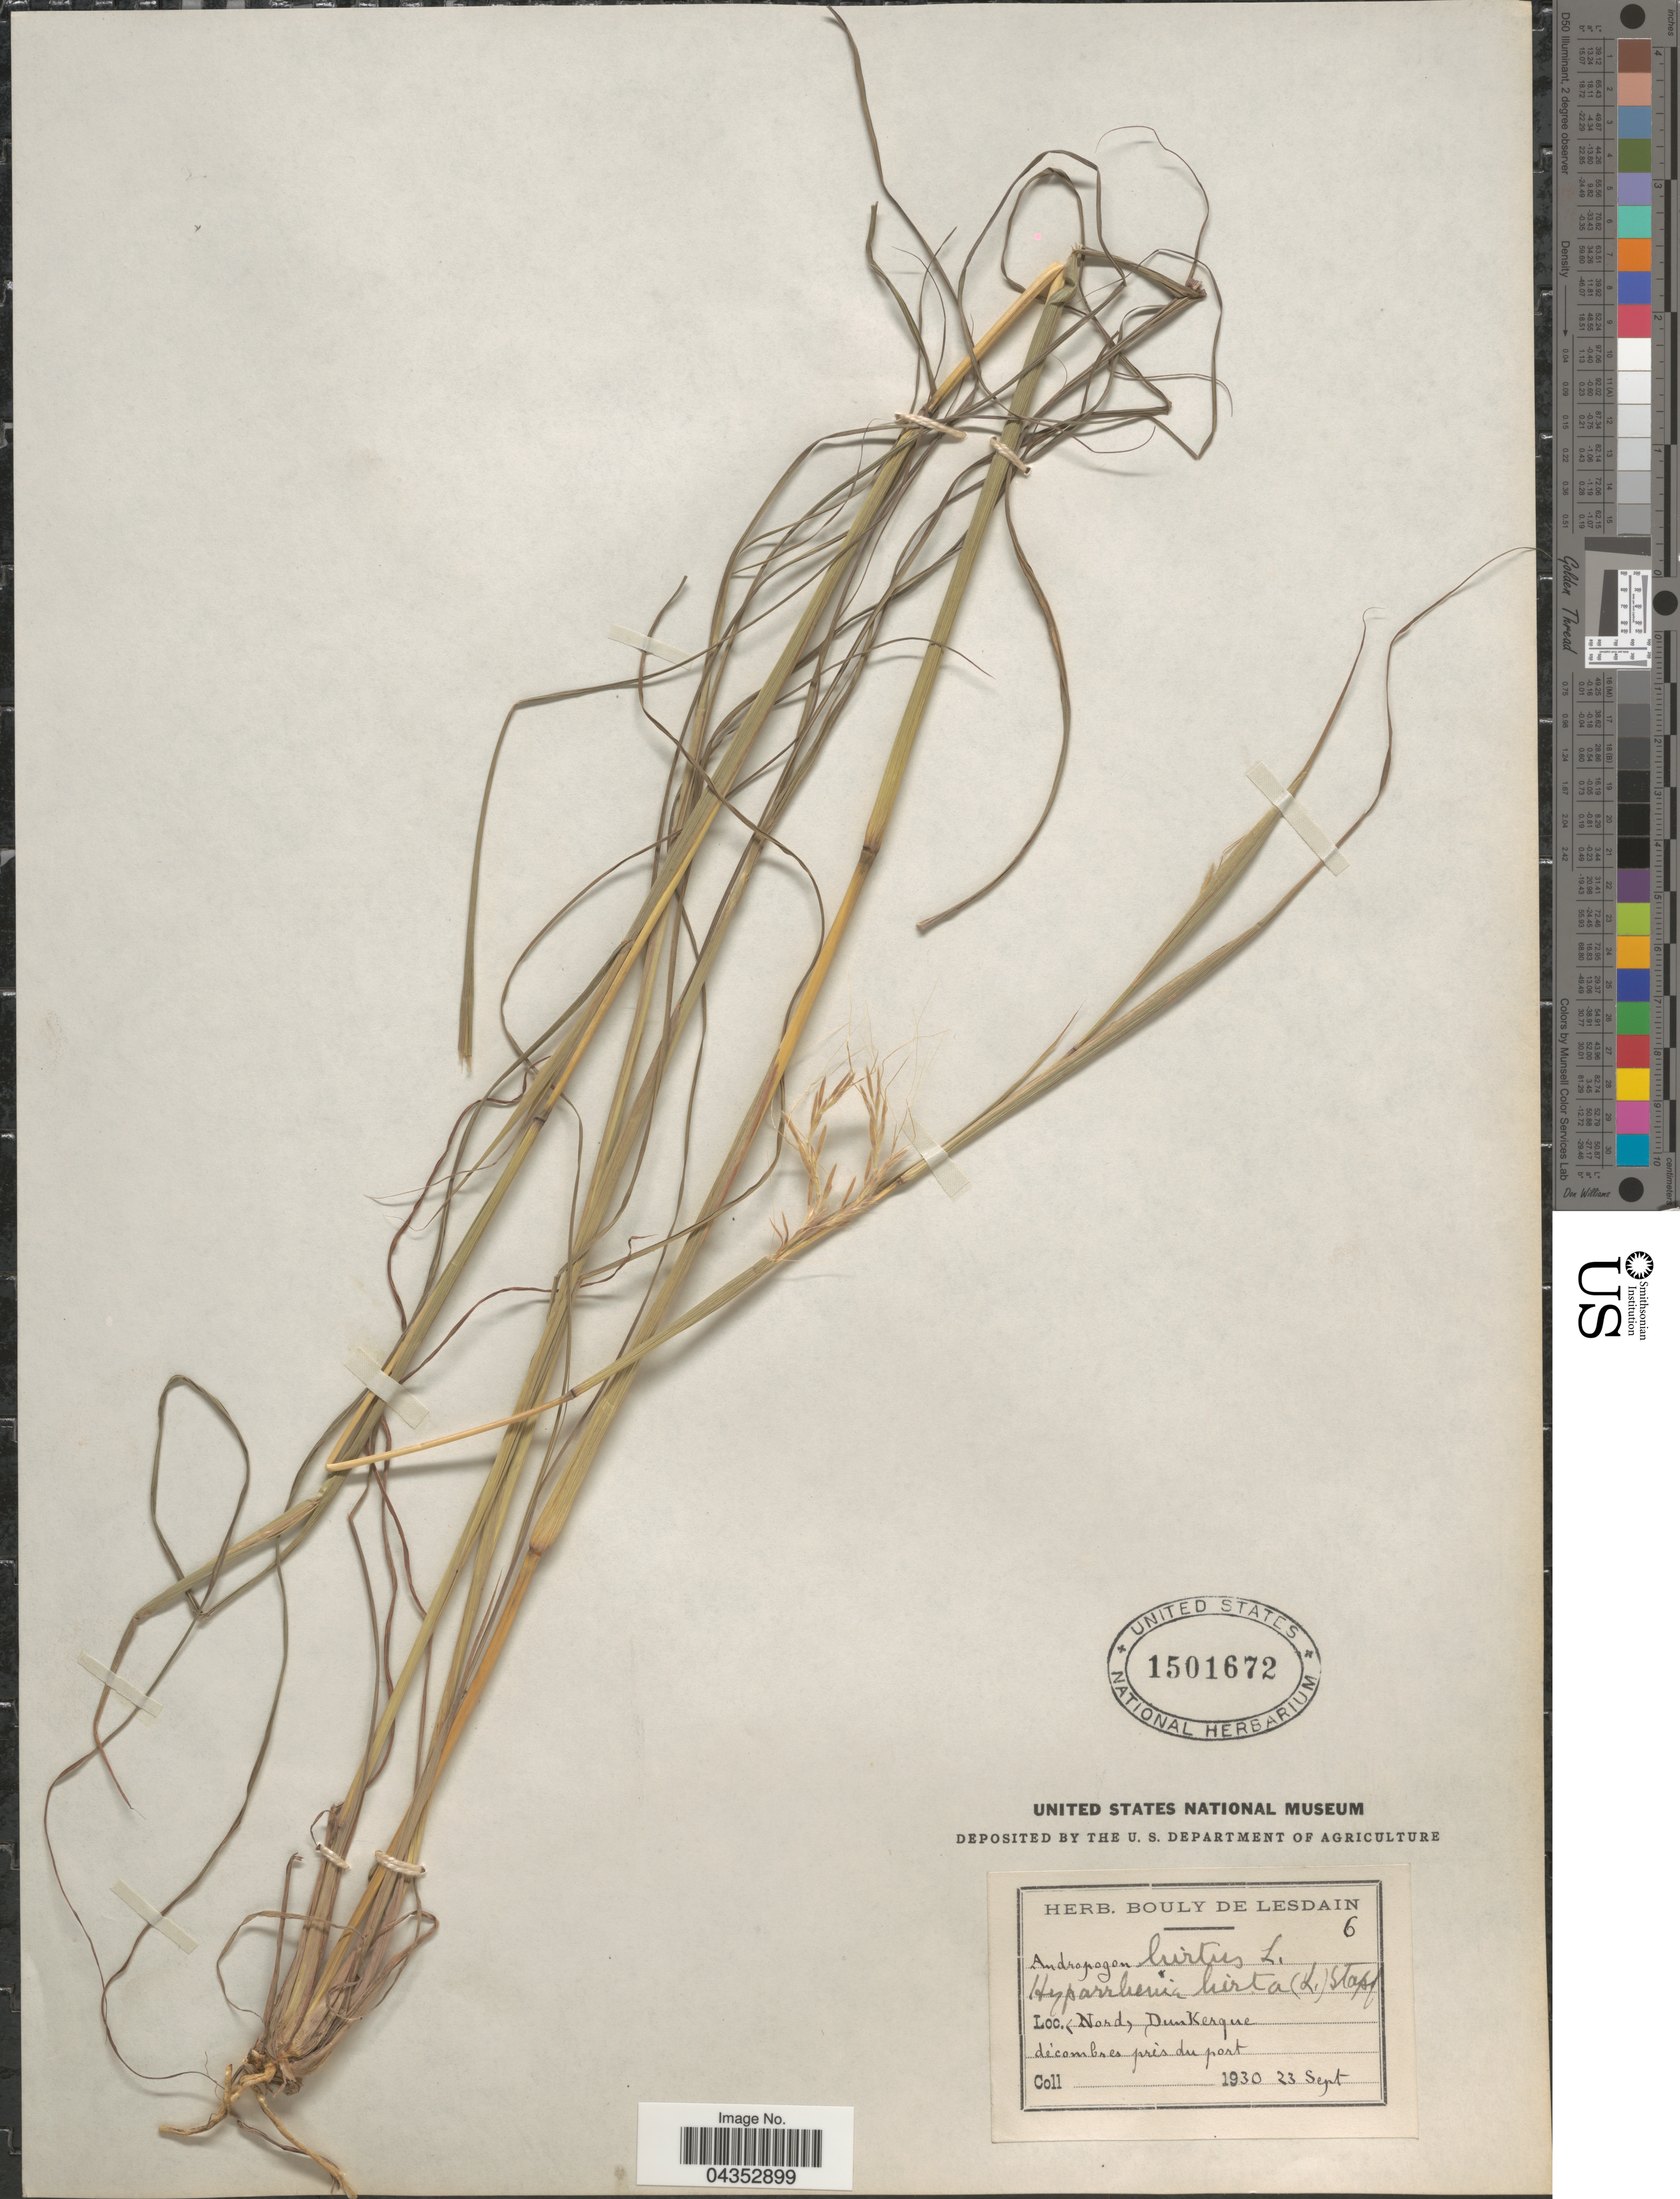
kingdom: Plantae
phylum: Tracheophyta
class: Liliopsida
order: Poales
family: Poaceae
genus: Hyparrhenia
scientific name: Hyparrhenia hirta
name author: (L.) Stapf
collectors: ex Herb. Bouly De Lesdain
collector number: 6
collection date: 1930-09-23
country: France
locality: <Nord> Dunkerque décombres près du port.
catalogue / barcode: US 1501672